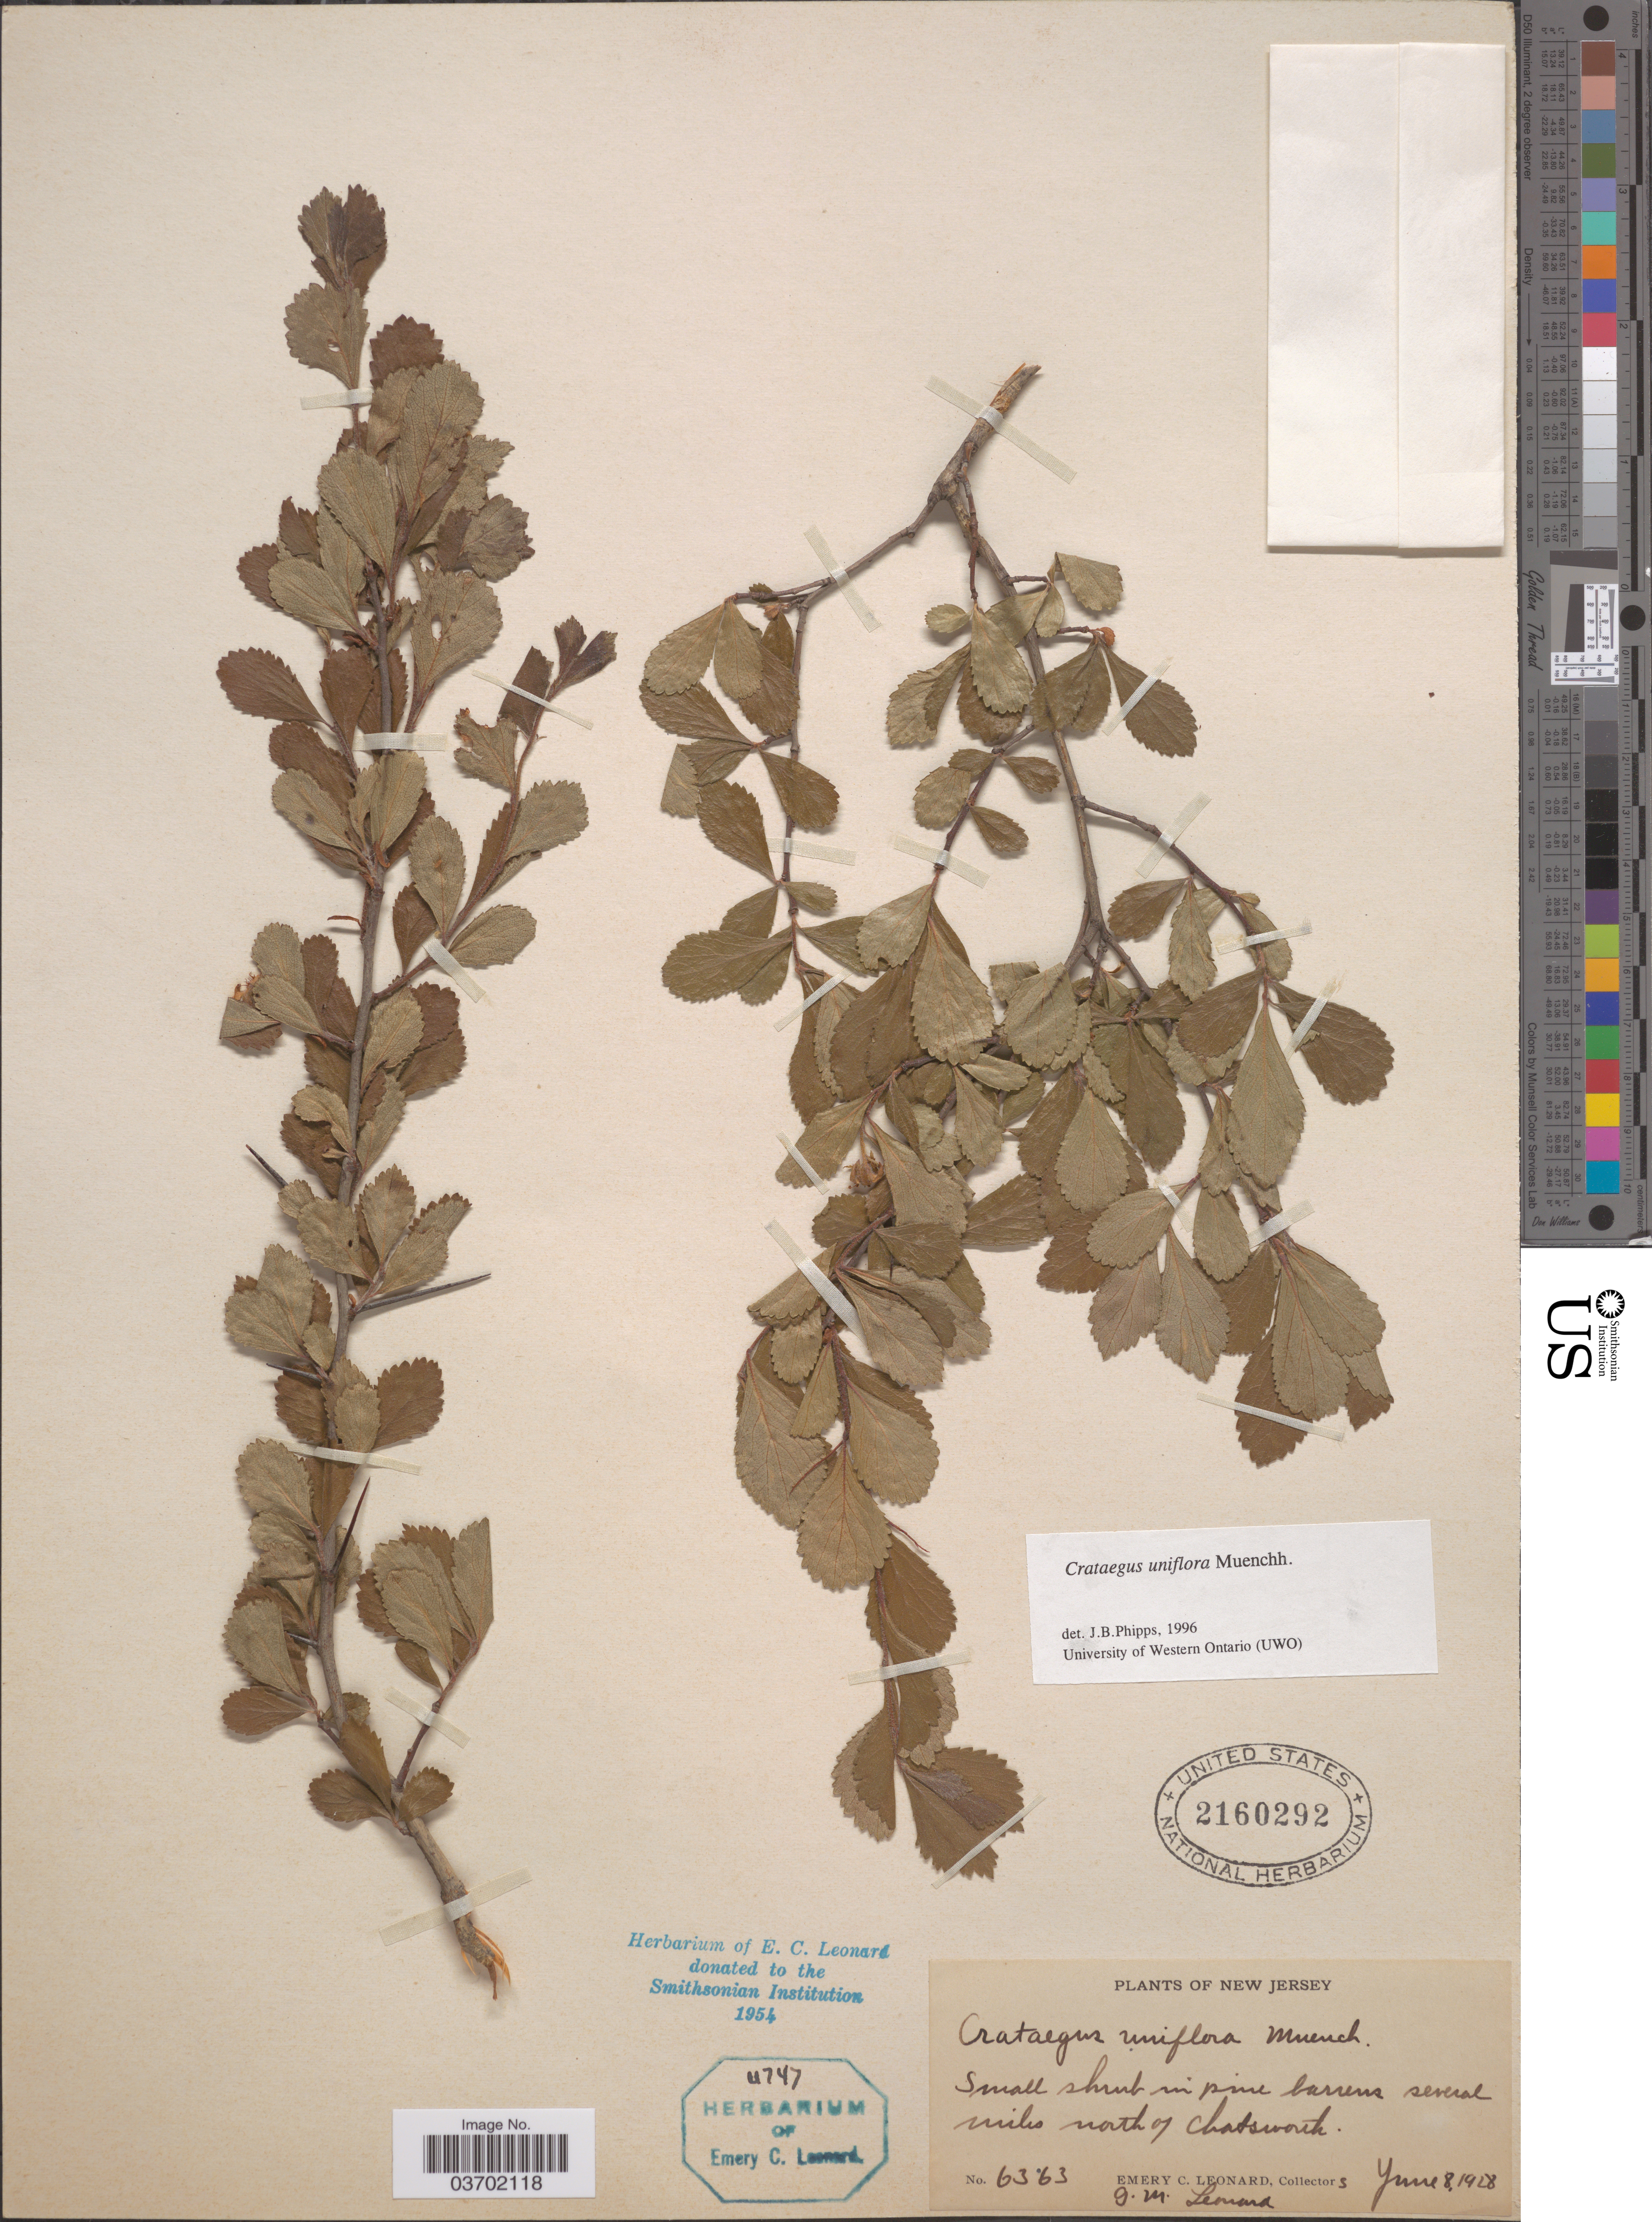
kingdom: Plantae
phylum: Tracheophyta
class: Magnoliopsida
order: Rosales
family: Rosaceae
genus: Crataegus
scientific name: Crataegus uniflora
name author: Münchh.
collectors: E. C. Leonard & G. M. Leonard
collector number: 6363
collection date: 1928-06-08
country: United States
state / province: New Jersey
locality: Several miles north of Chatsworth.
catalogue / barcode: US 2160292